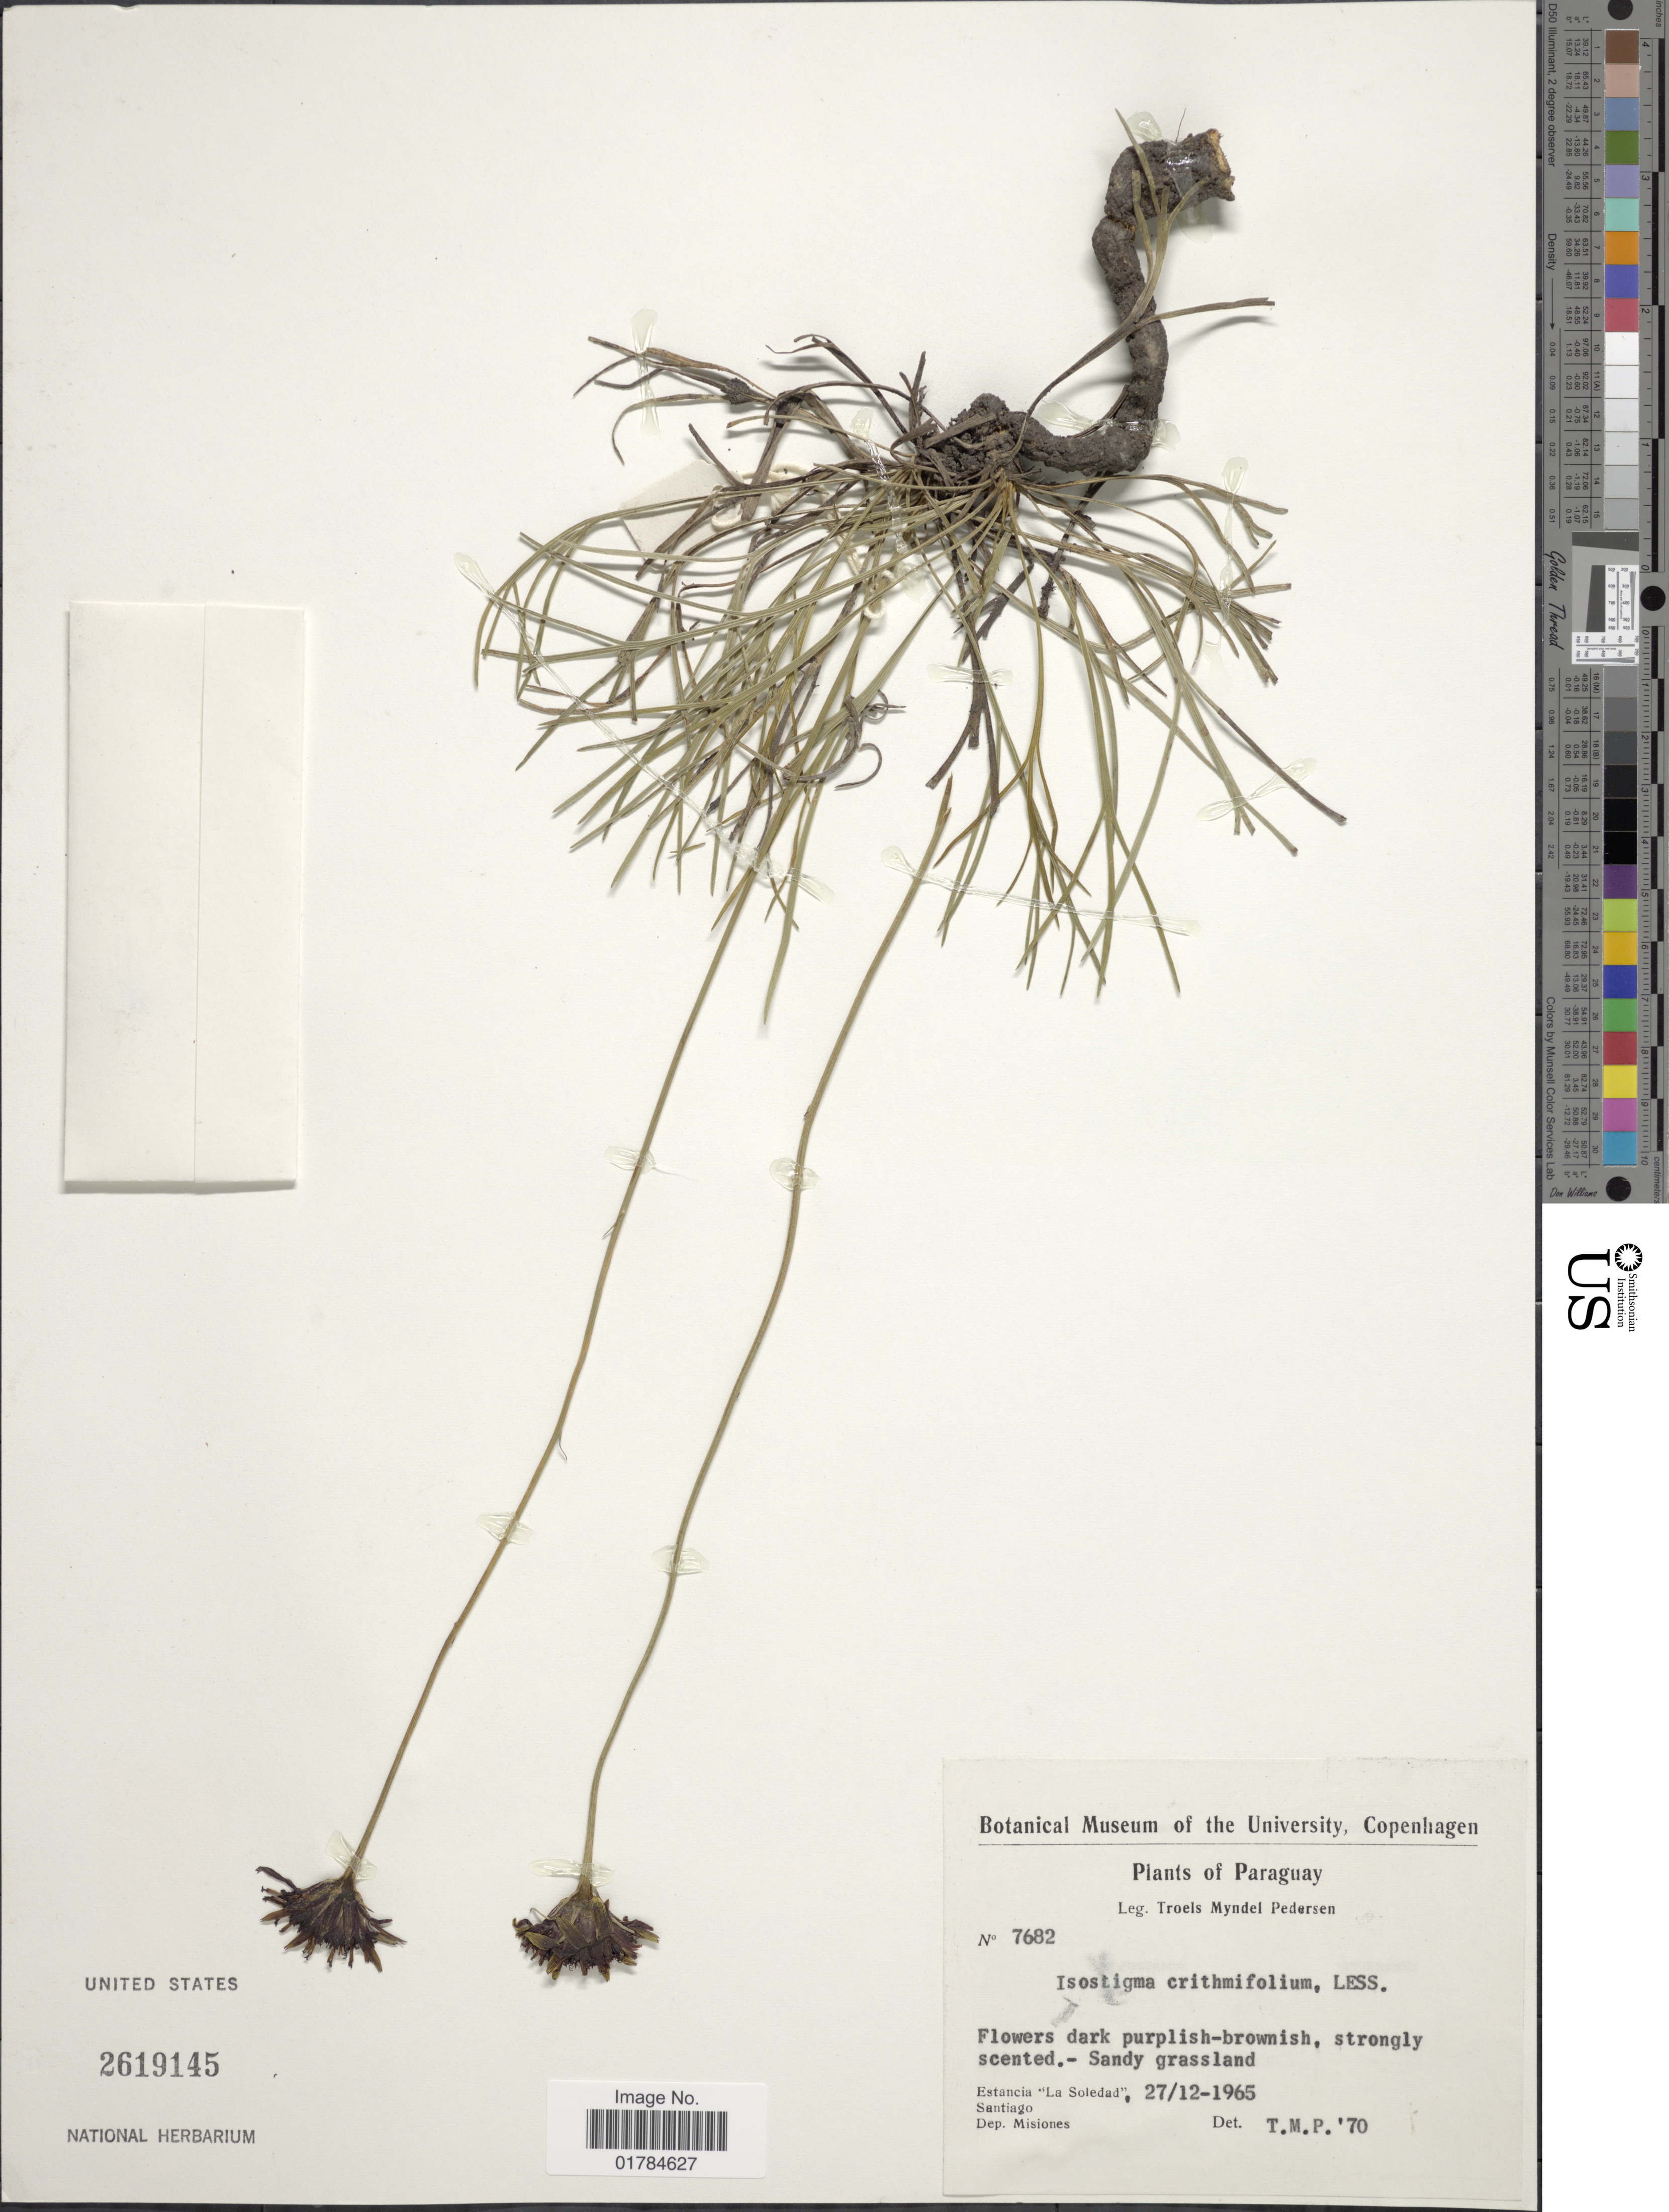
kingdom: Plantae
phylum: Tracheophyta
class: Magnoliopsida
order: Asterales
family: Asteraceae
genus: Isostigma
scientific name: Isostigma crithmifolium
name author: Less.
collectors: T. Pederson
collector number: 7682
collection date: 1965-12-27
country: Argentina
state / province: Misiones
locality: Estancia "La Soledad" Santiago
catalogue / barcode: US 2619145